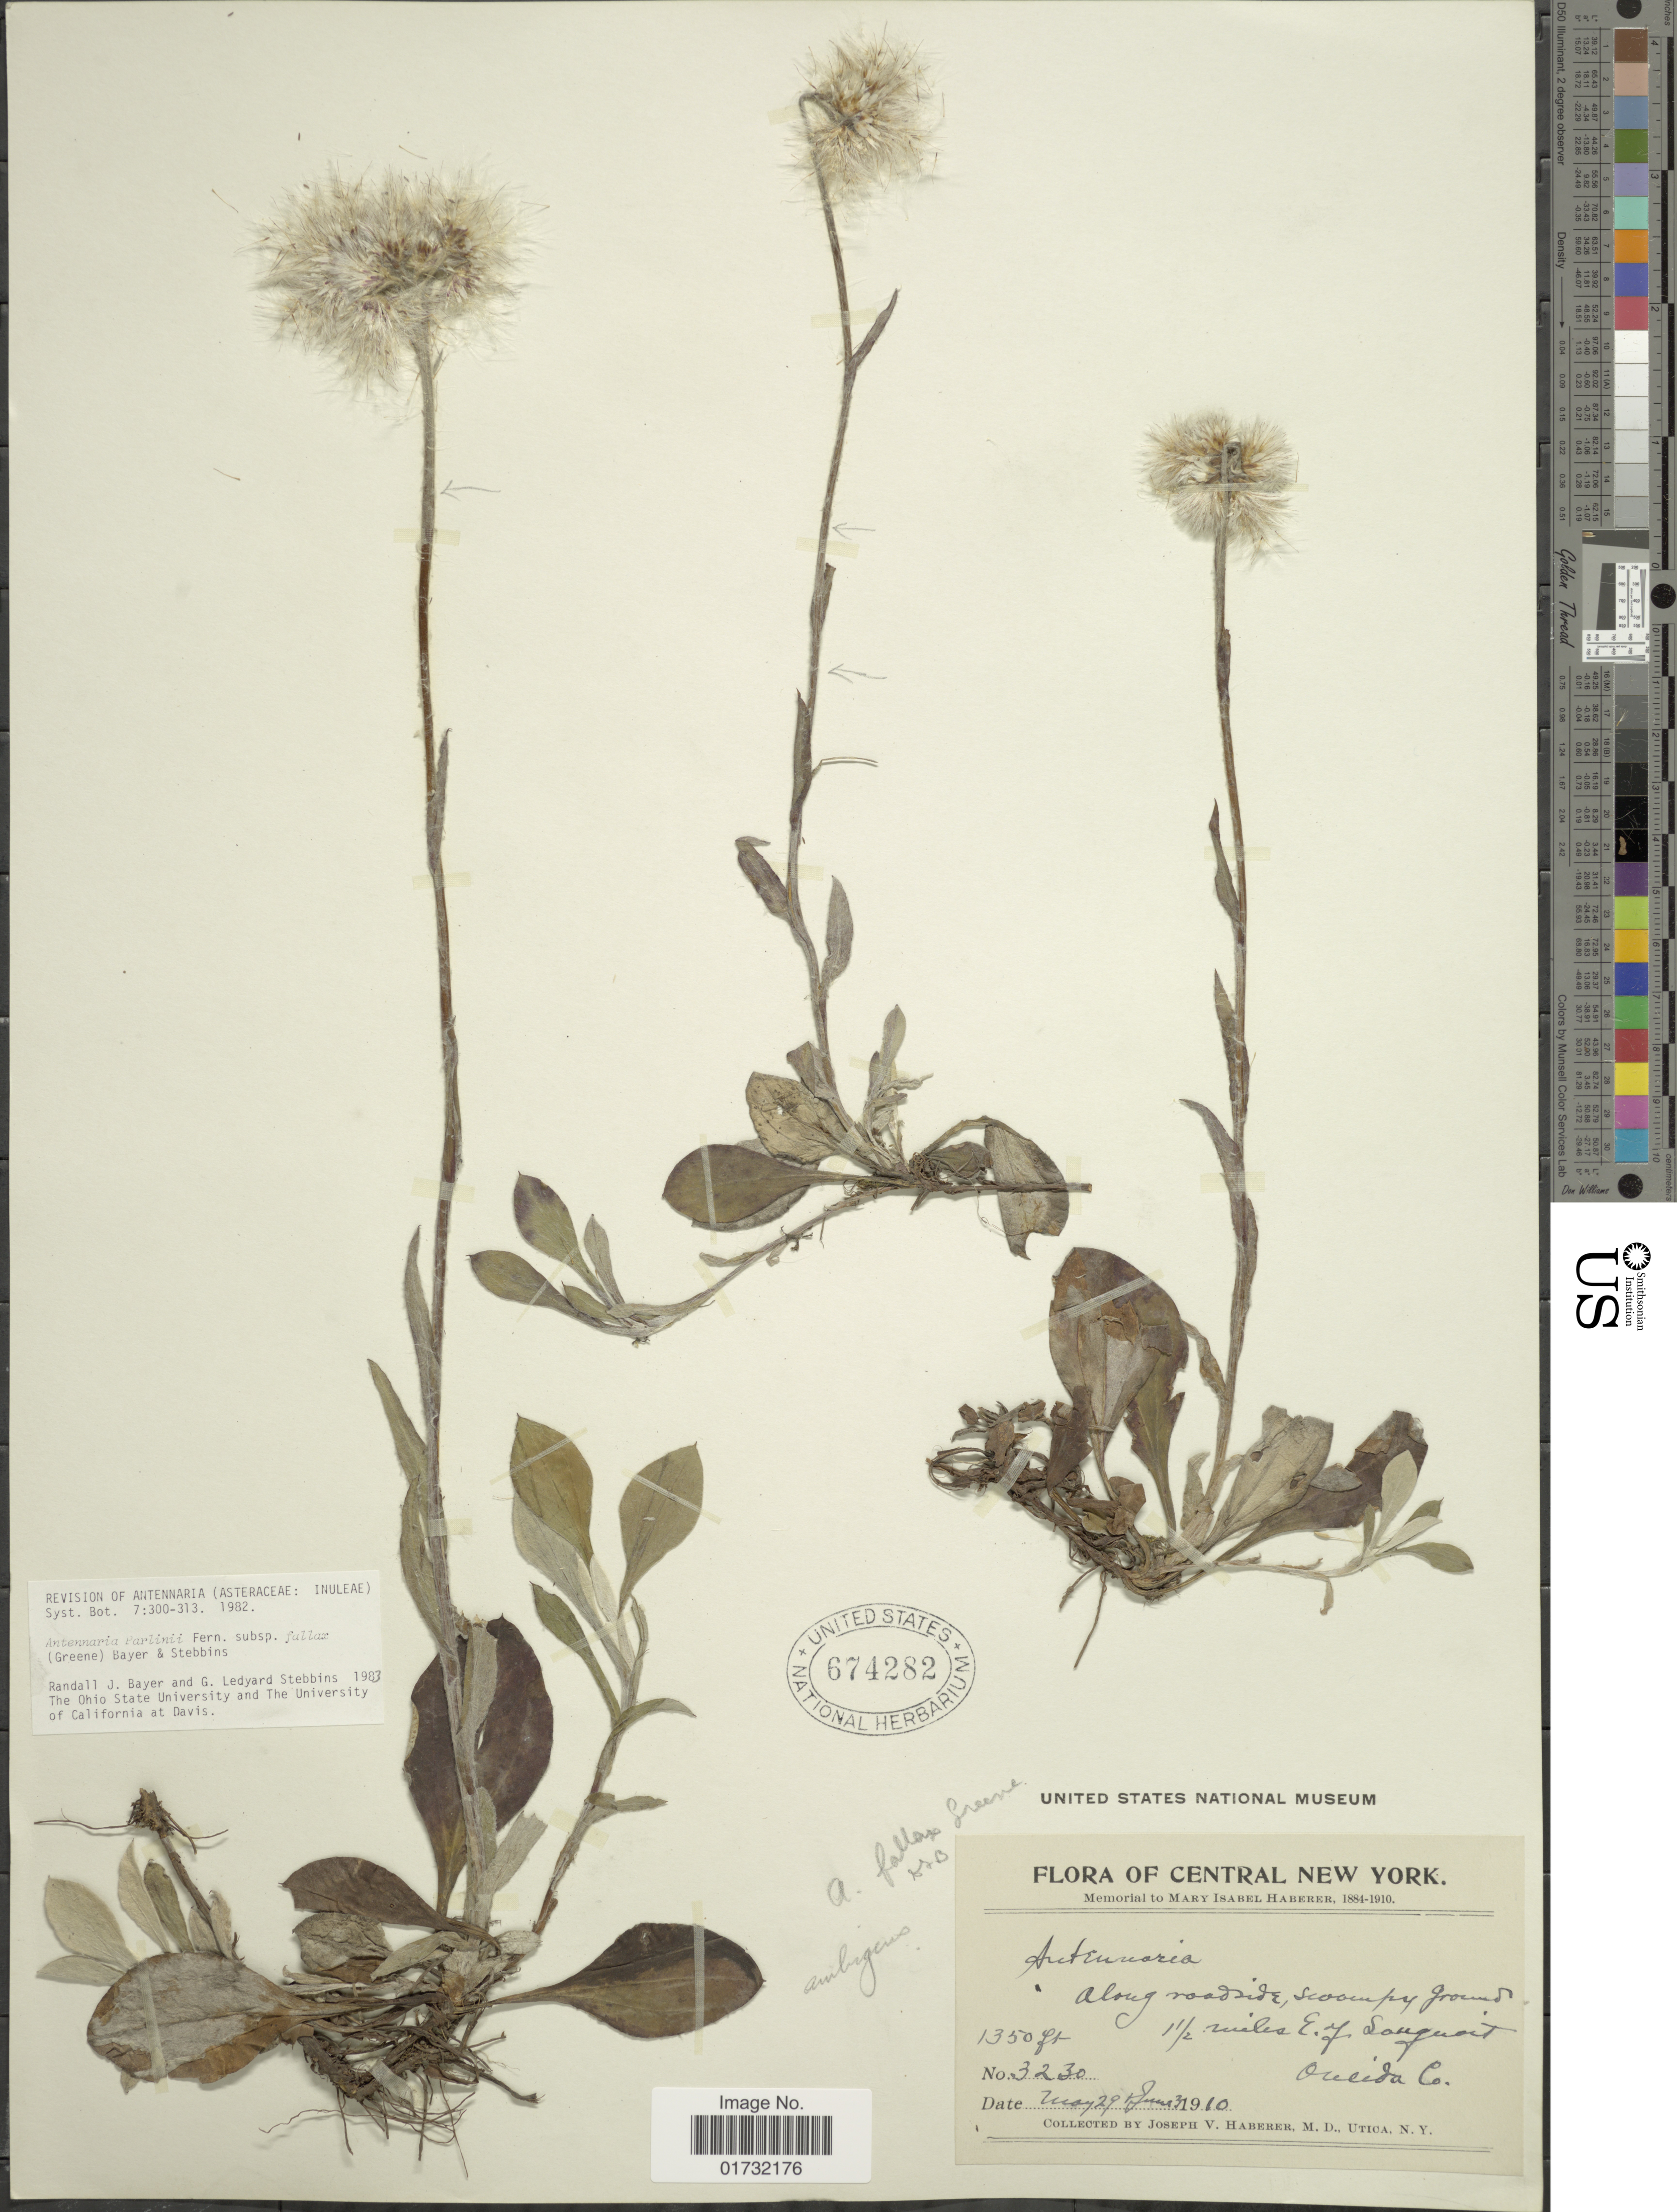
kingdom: Plantae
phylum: Tracheophyta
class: Magnoliopsida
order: Asterales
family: Asteraceae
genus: Antennaria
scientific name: Antennaria parlinii subsp. fallax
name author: (Greene) R.J. Bayer & Stebbins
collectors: J. V. Haberer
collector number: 3230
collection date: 1910-05-29/1910-06-03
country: United States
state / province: New York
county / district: Oneida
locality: Central New York. 1½ miles E. of Sougnort. Oneida Co.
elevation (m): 411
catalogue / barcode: US 674282